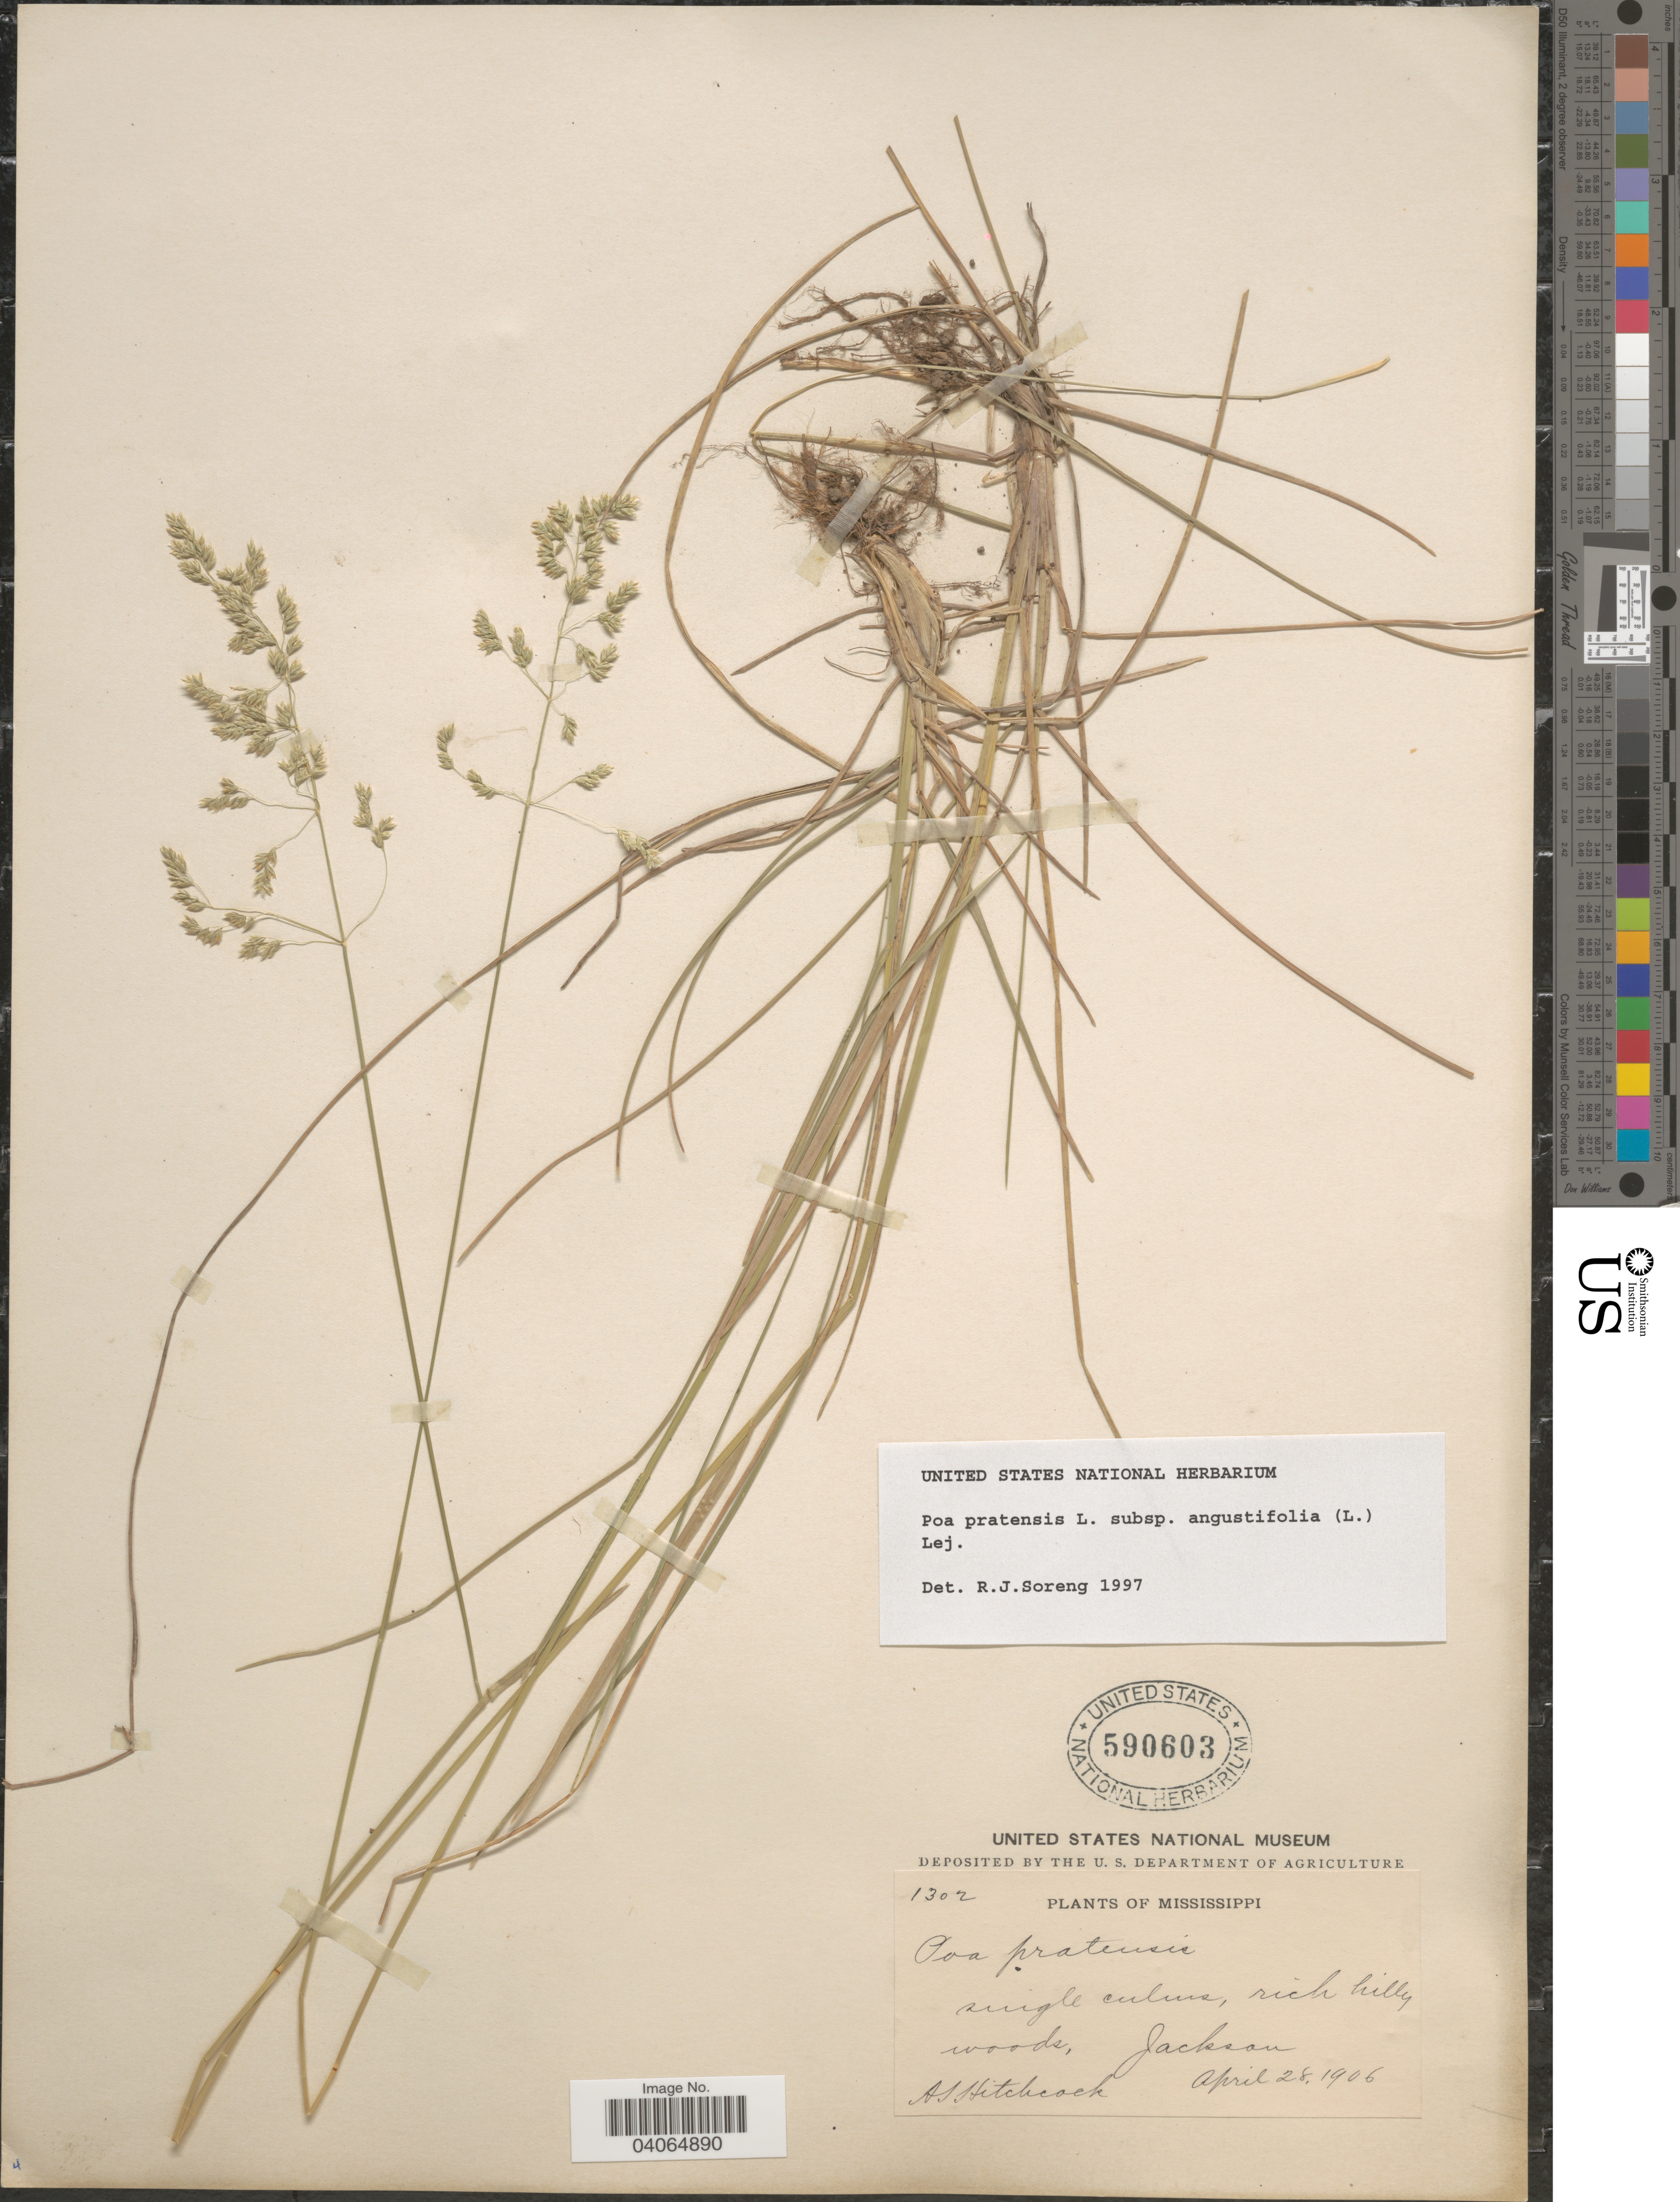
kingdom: Plantae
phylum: Tracheophyta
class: Liliopsida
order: Poales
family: Poaceae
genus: Poa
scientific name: Poa pratensis subsp. angustifolia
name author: (L.) Lej.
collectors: A. S. Hitchcock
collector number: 1302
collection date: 1906-04-28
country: United States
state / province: Mississippi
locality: Jackson.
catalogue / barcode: US 590603